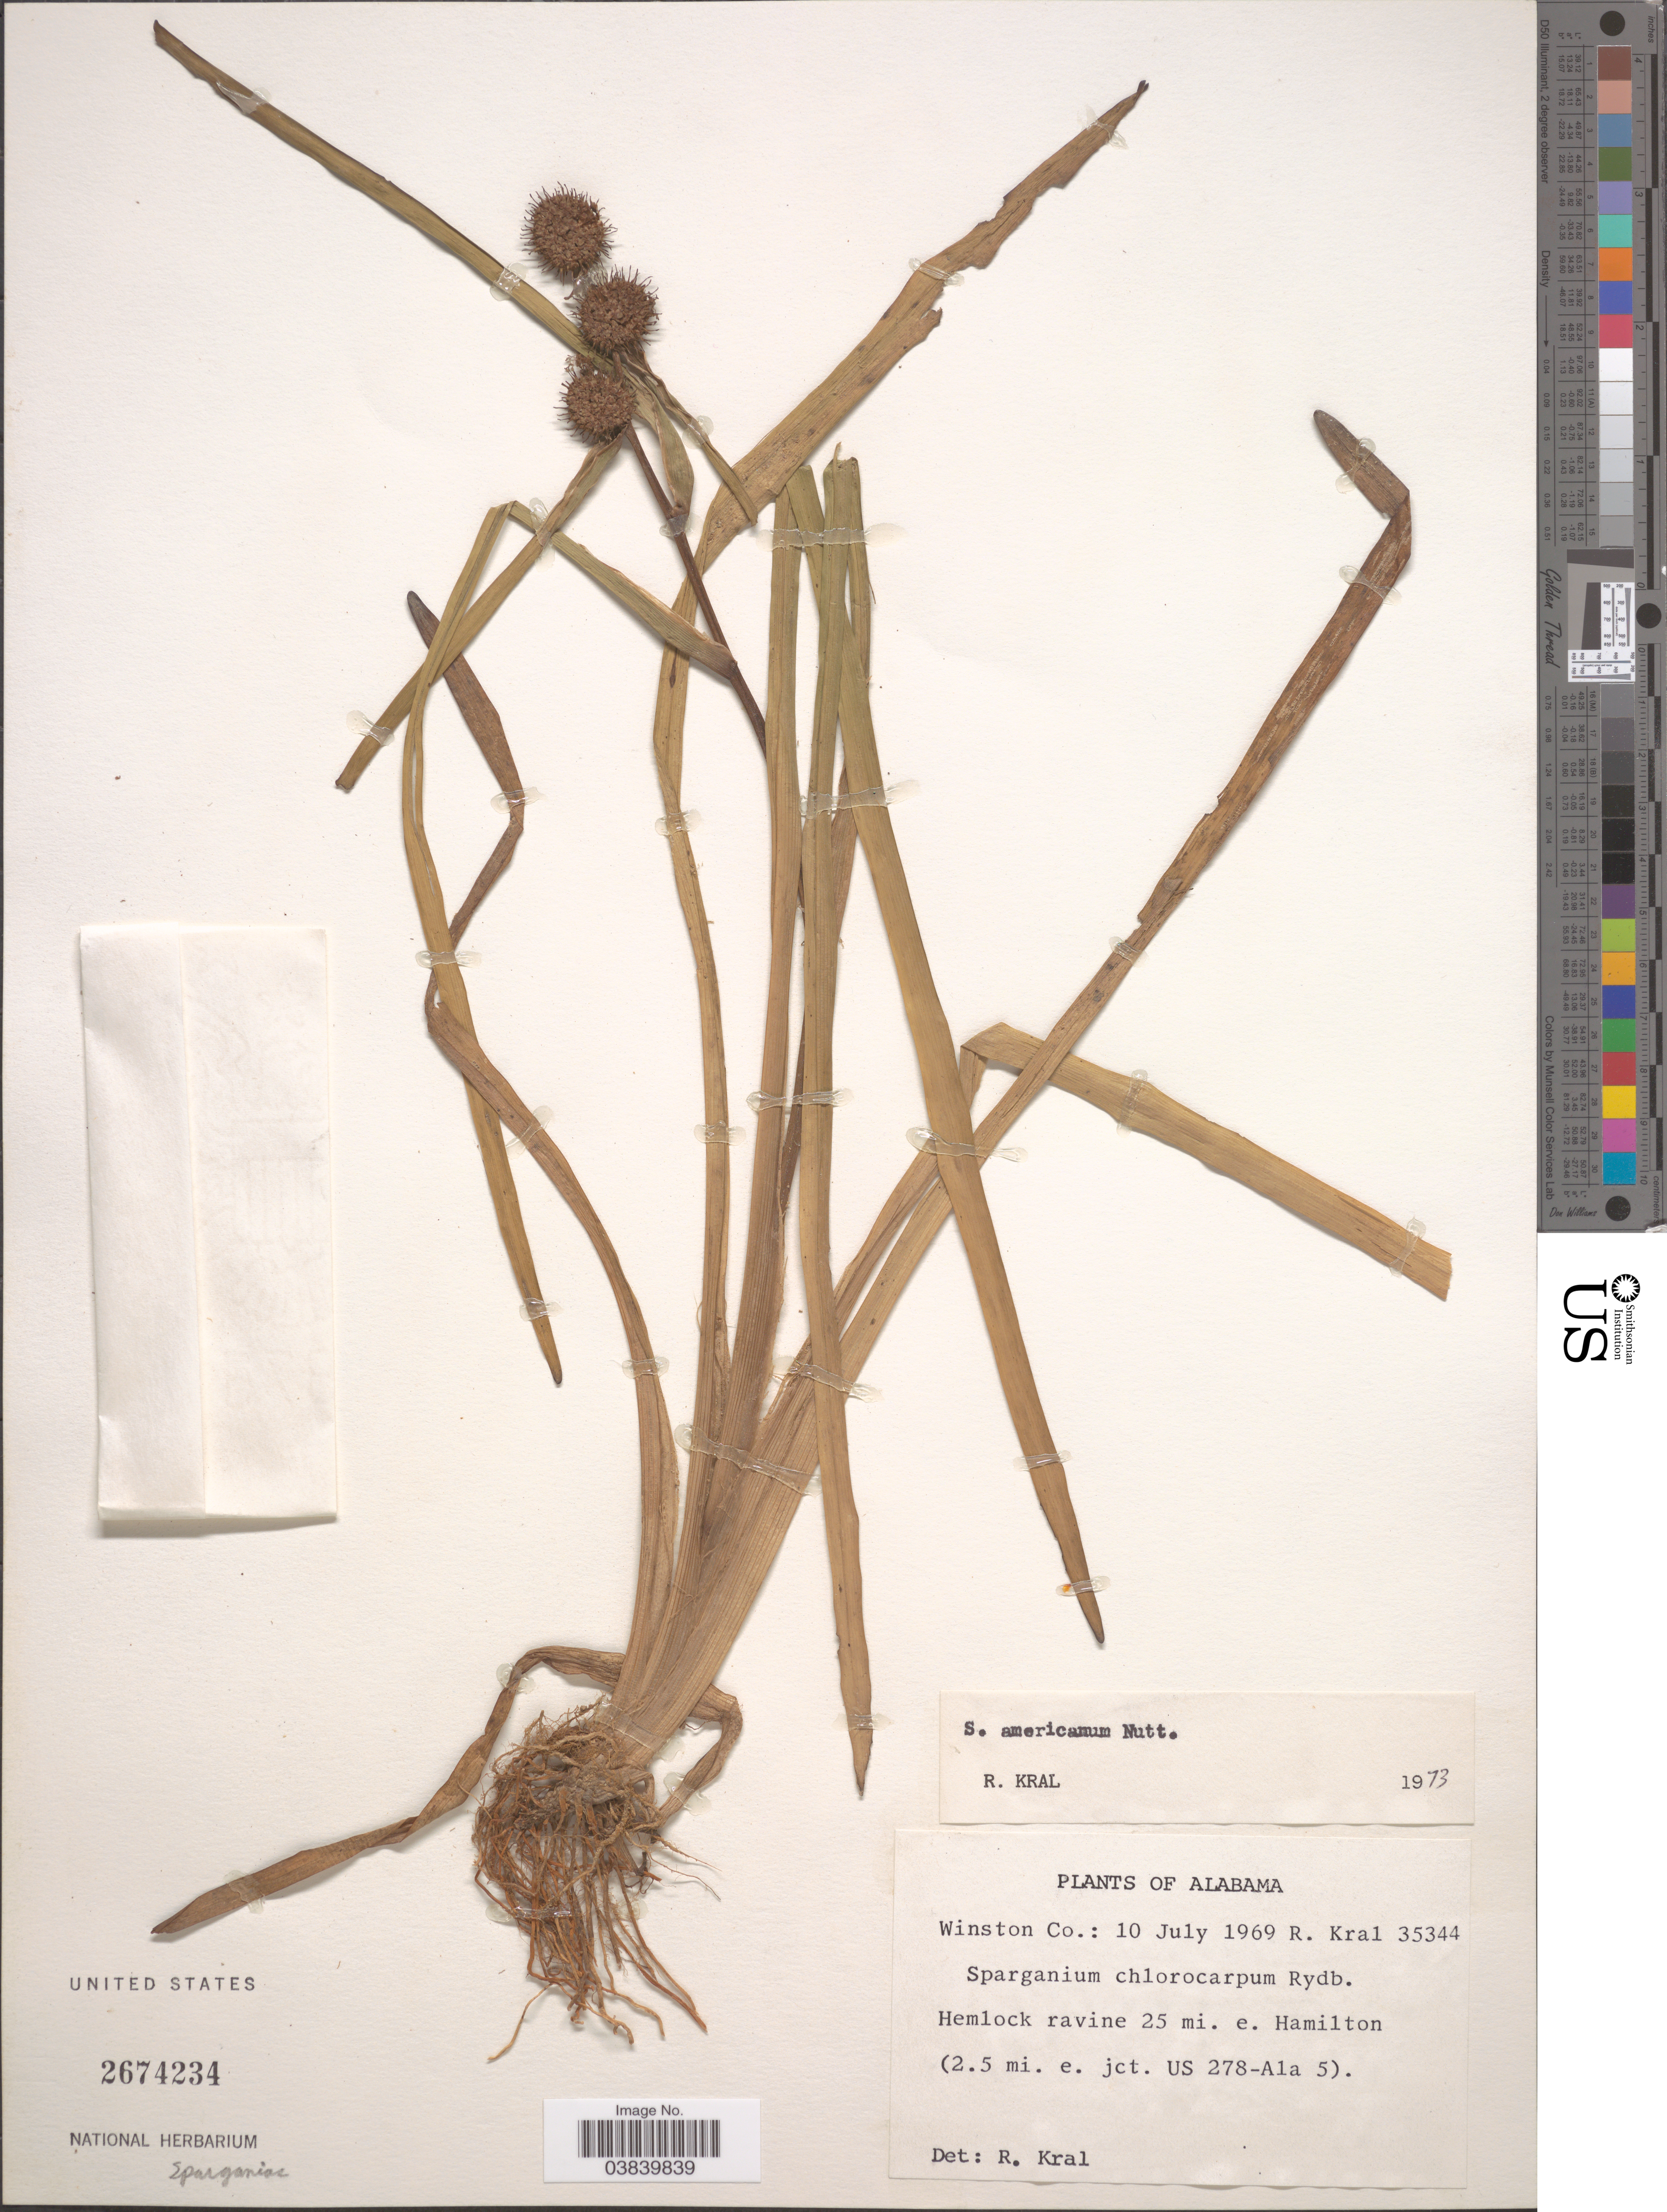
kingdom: Plantae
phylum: Tracheophyta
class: Liliopsida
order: Poales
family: Typhaceae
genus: Sparganium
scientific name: Sparganium americanum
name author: Nutt.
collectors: R. Kral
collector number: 35344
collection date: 1969-07-10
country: United States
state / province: Alabama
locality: Winston Co.: Hemlock ravine 25 mi. e. Hamilton (2.5 mi. e. jct. US 278-Ala 5).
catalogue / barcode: US 2674234